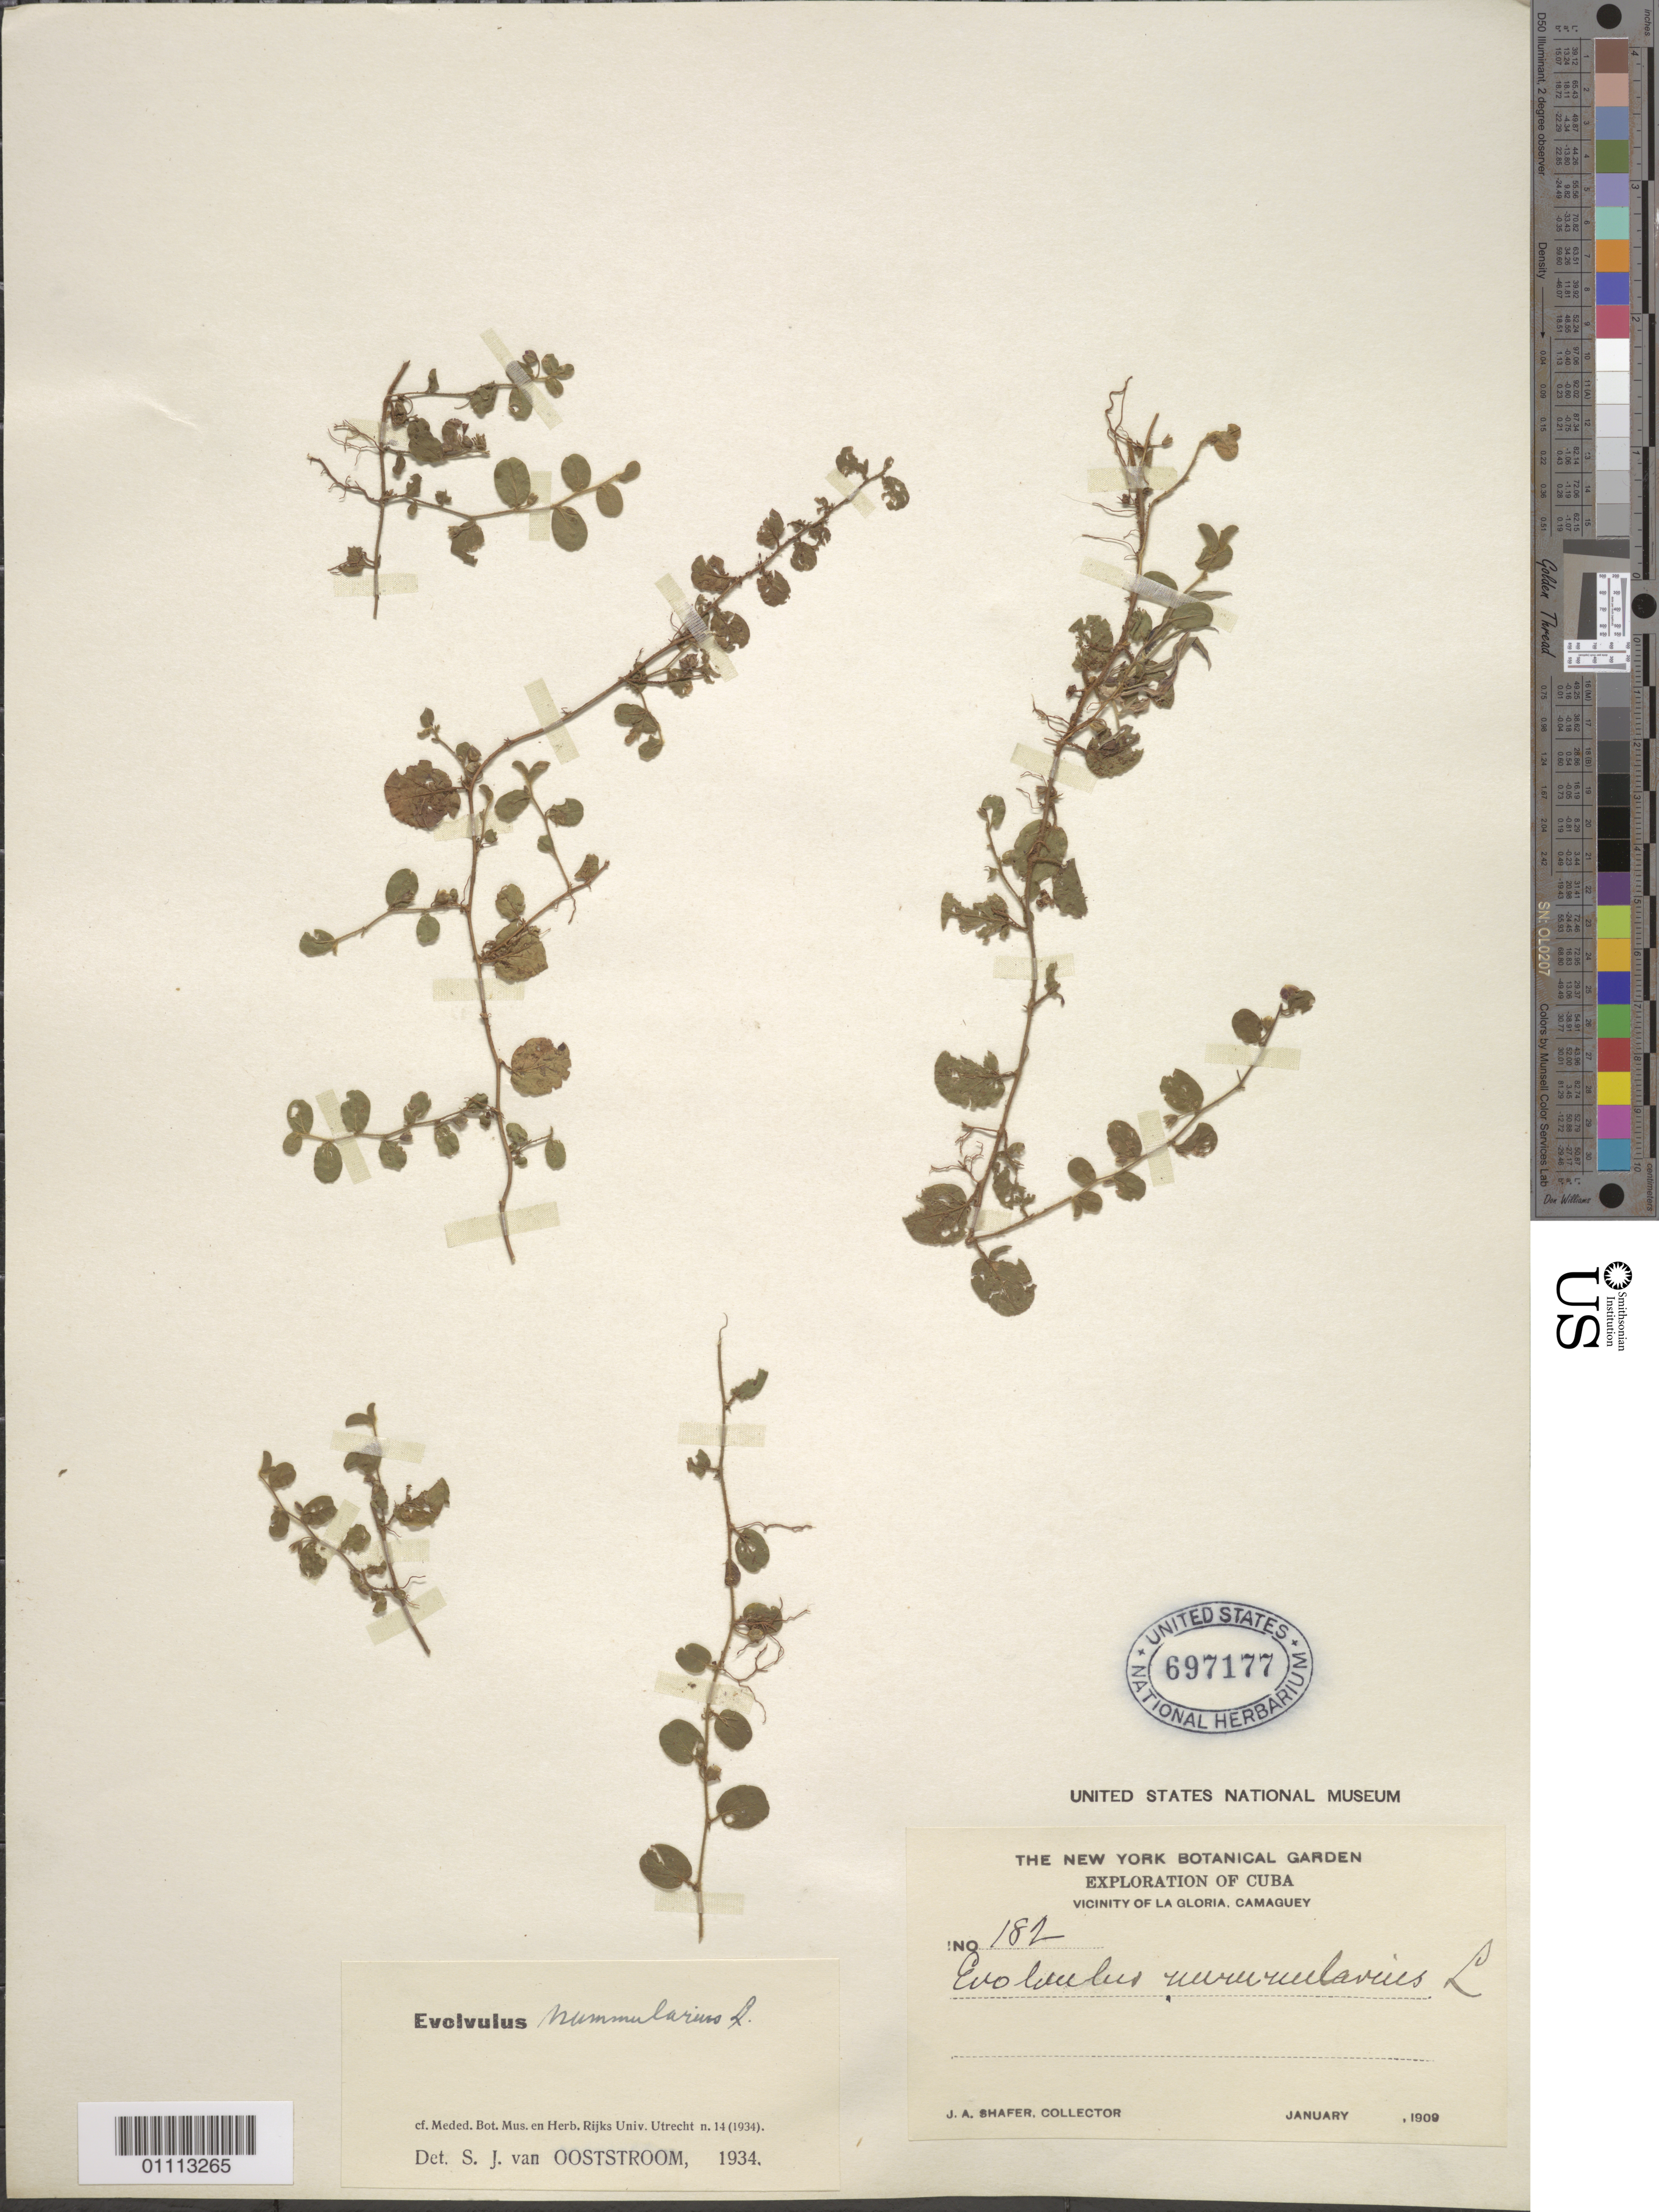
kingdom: Plantae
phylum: Tracheophyta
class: Magnoliopsida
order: Solanales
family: Convolvulaceae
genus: Evolvulus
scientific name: Evolvulus nummularius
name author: (L.) L.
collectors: J. A. Shafer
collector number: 182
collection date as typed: Jan 1909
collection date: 1909-01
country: Cuba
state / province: Camagüey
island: Cuba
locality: Vicinity of La Gloria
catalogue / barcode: US 697177